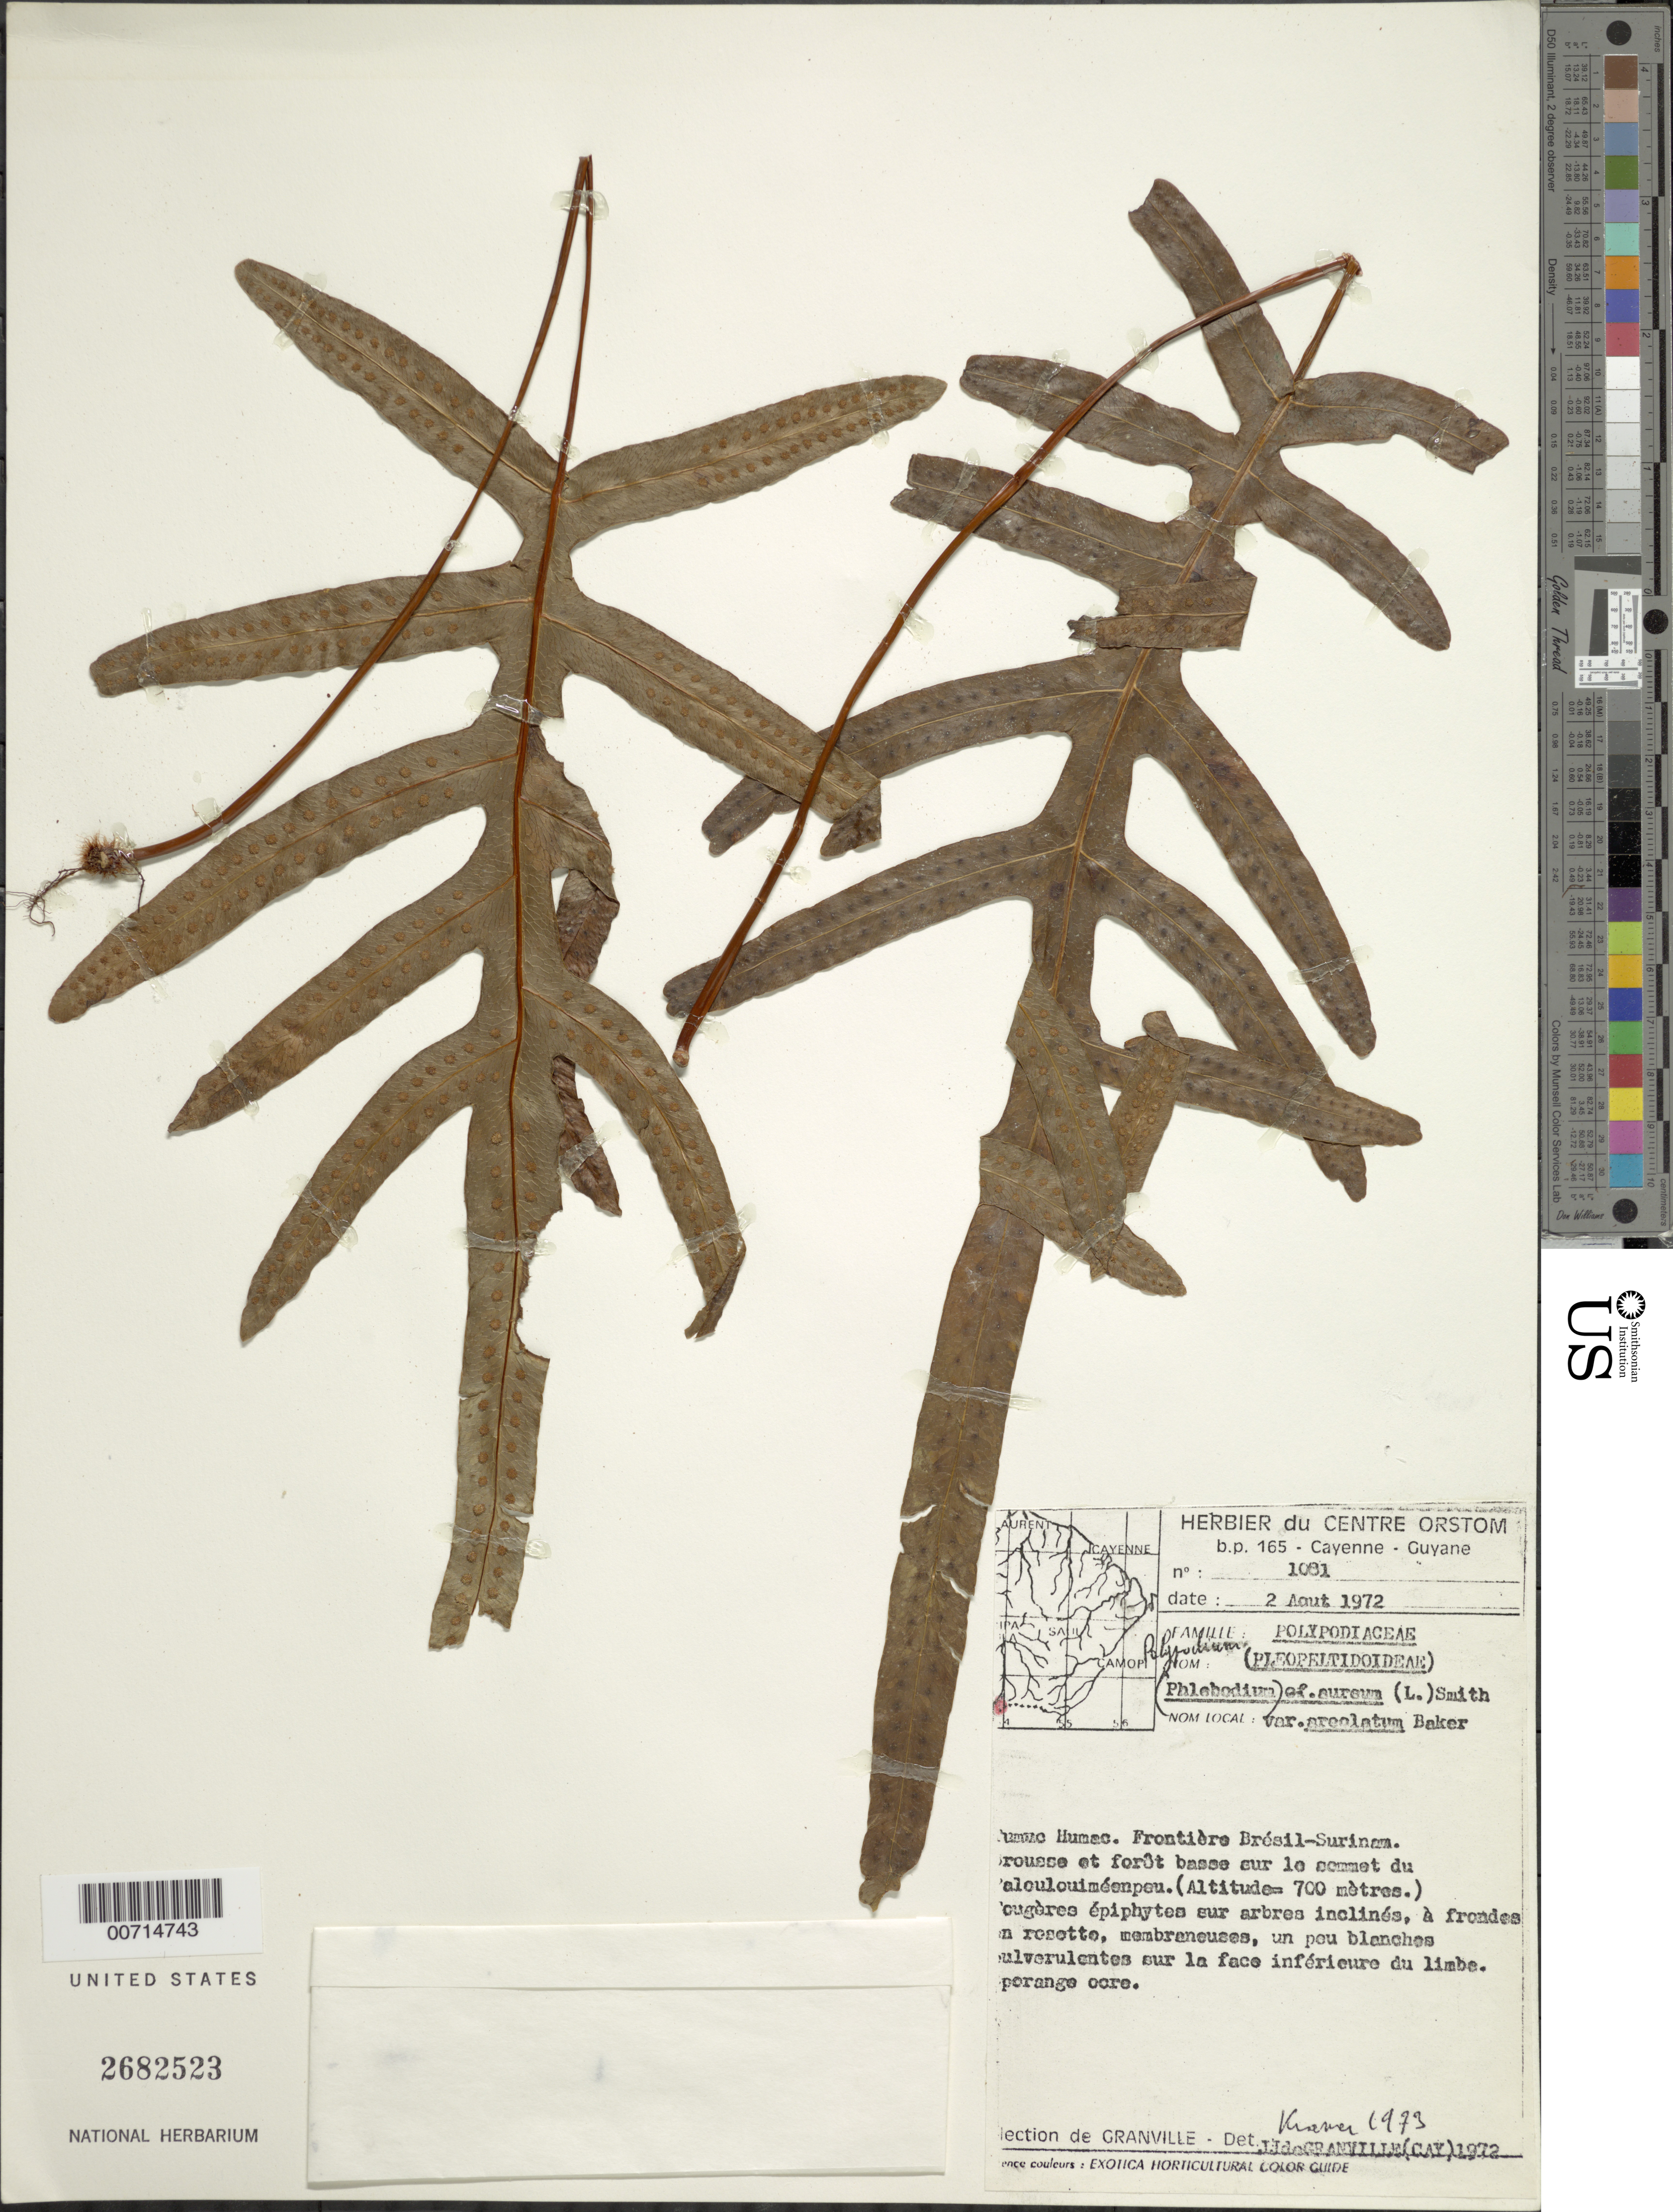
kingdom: Plantae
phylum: Tracheophyta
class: Polypodiopsida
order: Polypodiales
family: Polypodiaceae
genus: Phlebodium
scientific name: Phlebodium aureum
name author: (L.) J. Sm.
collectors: J.-J. de Granville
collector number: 1081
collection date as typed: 2-Aug-72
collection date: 1972-08-02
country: Suriname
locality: Tumuc-Humac, Surinam-Brazil frontier, summit of Paloulouiméenpeu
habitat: Brush and low forest on summit of Paloulouiméenpeu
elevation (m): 700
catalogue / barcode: US 2682523